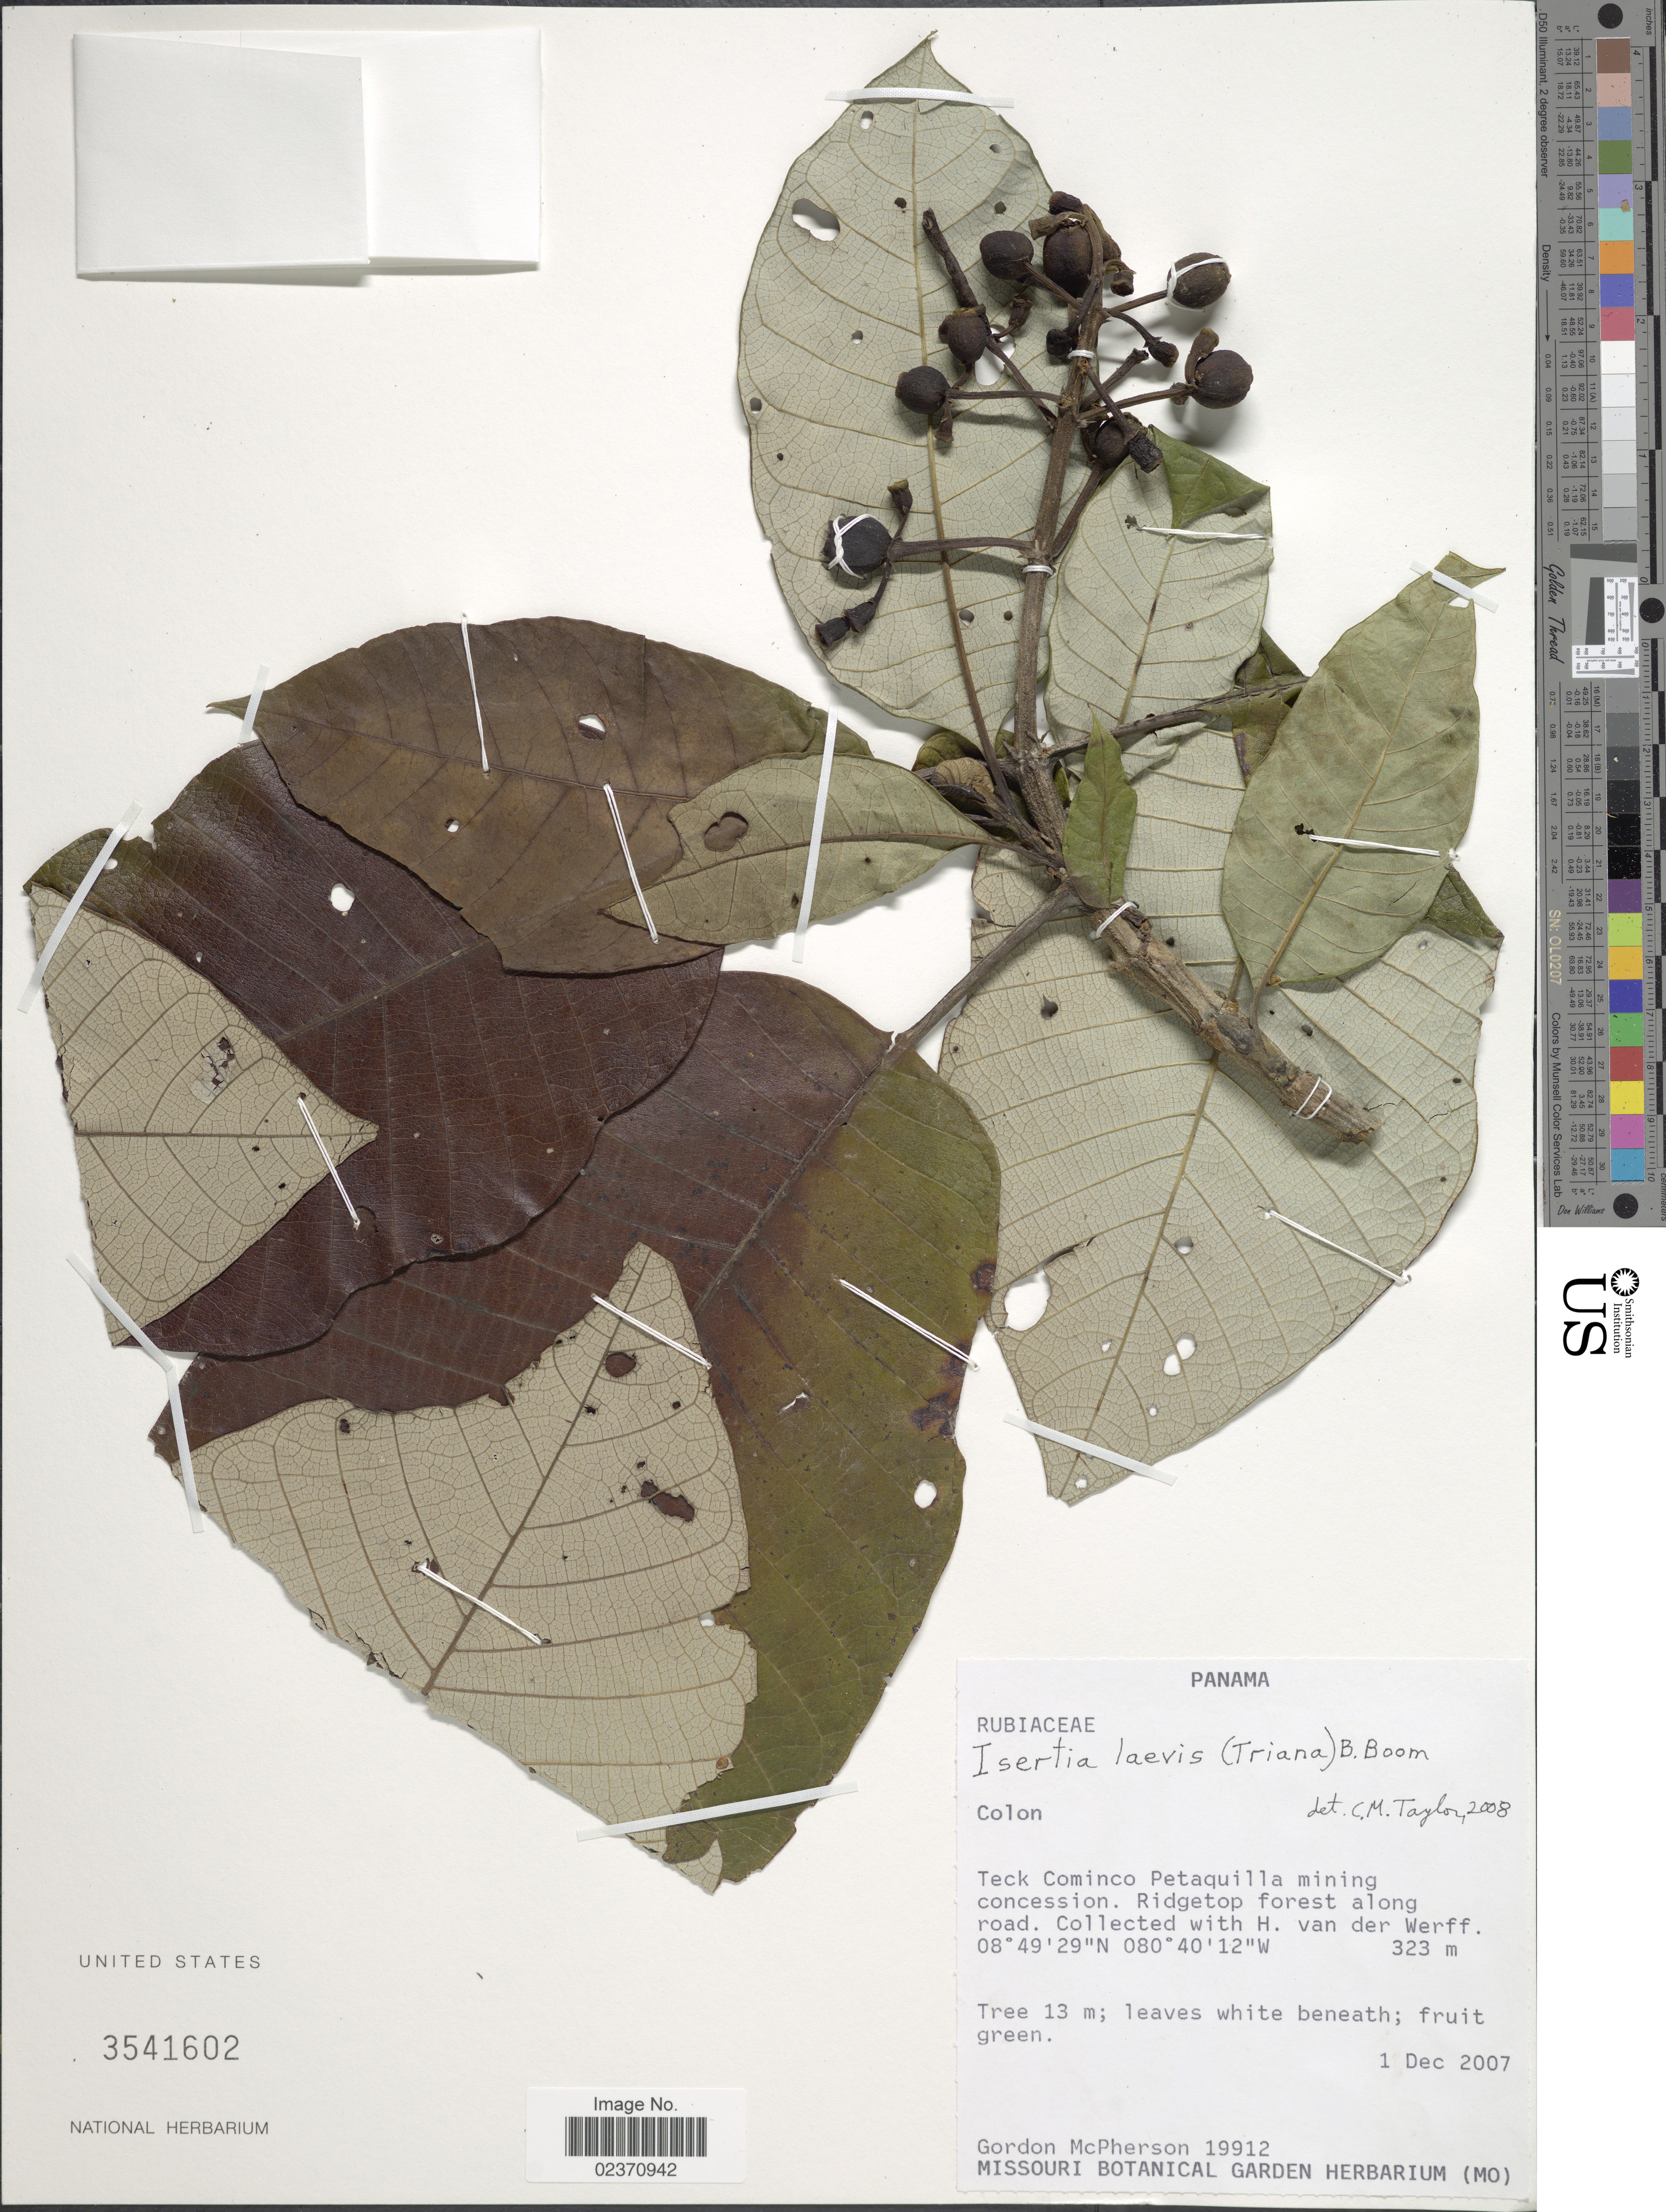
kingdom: Plantae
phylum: Tracheophyta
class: Magnoliopsida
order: Gentianales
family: Rubiaceae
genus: Isertia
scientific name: Isertia laevis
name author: (Triana) B.M. Boom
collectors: G. D. McPherson & H. van der Werff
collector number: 19912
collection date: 2007-12-01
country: Panama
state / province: Colón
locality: Teck Cominco Petaquilla mining concession, Ridgetop forest along road.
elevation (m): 323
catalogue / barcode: US 3541602